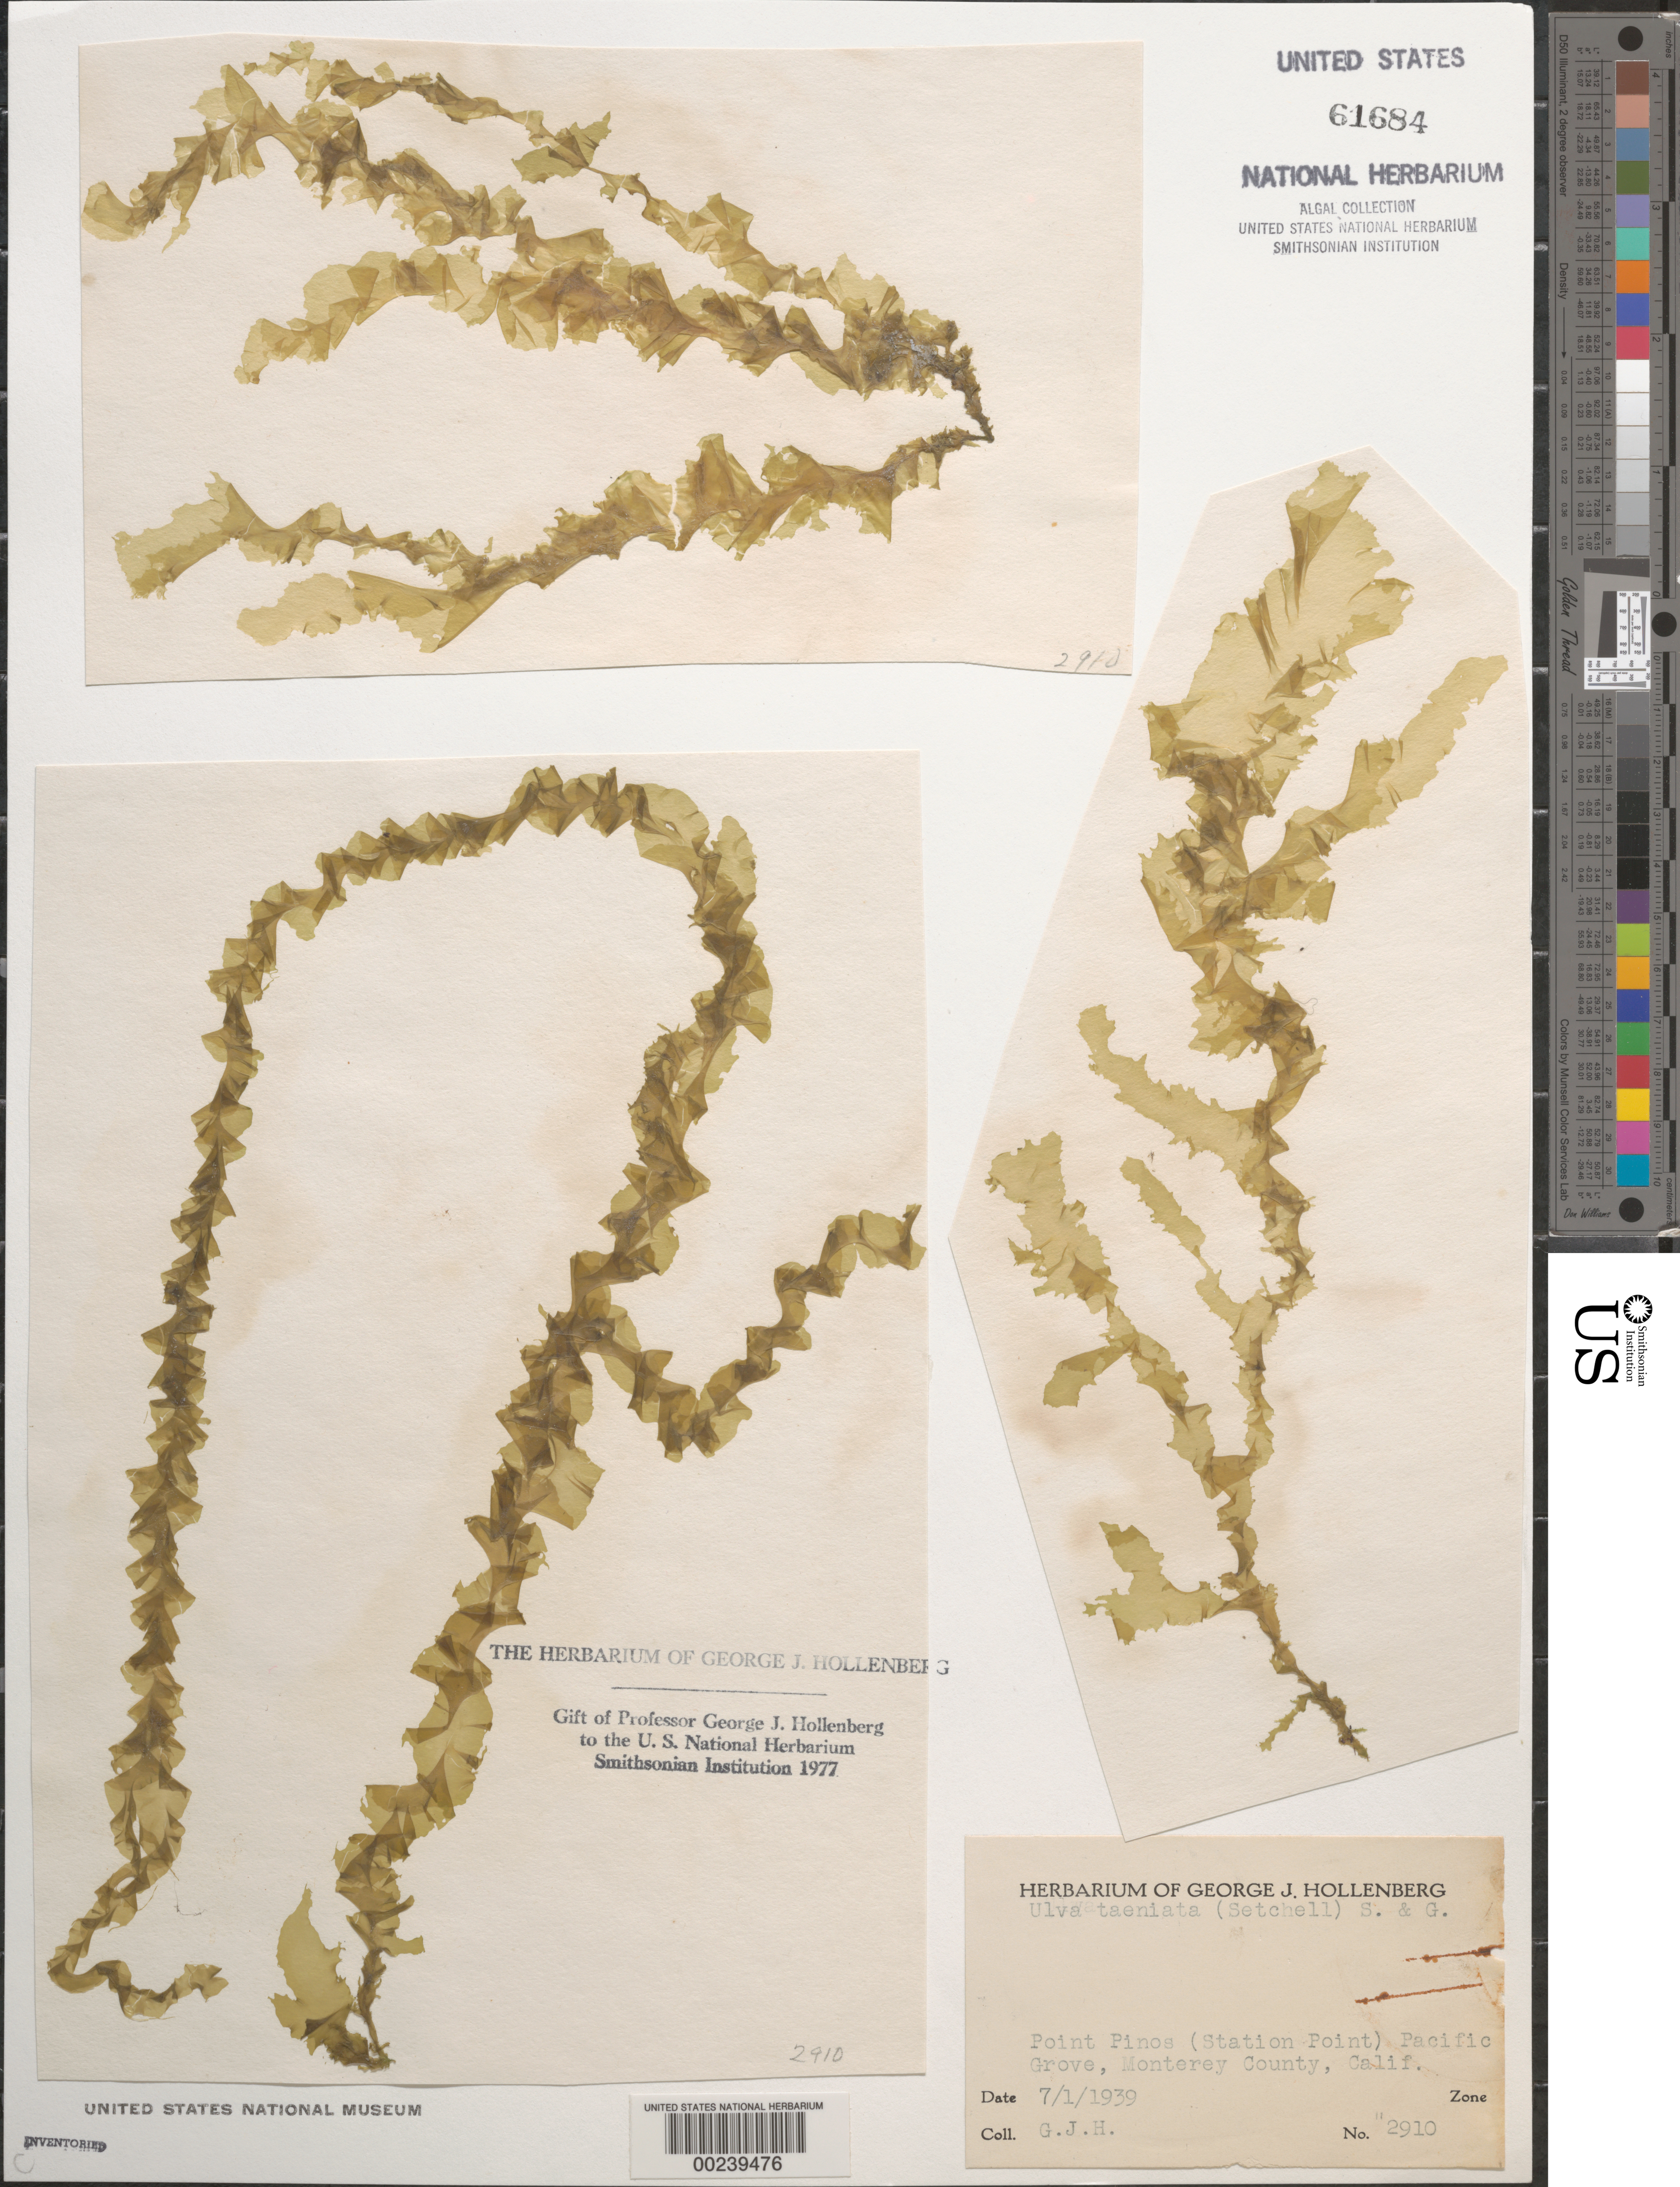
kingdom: Plantae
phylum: Chlorophyta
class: Ulvophyceae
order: Ulvales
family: Ulvaceae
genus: Ulva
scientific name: Ulva taeniata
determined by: Hollenberg, George J.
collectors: G. Hollenberg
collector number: GJH 2910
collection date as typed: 01 Jul 1939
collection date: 1939-07-01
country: United States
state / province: California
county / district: Monterey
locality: Point Pinos (Station Point), Pacific Grove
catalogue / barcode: US 61684